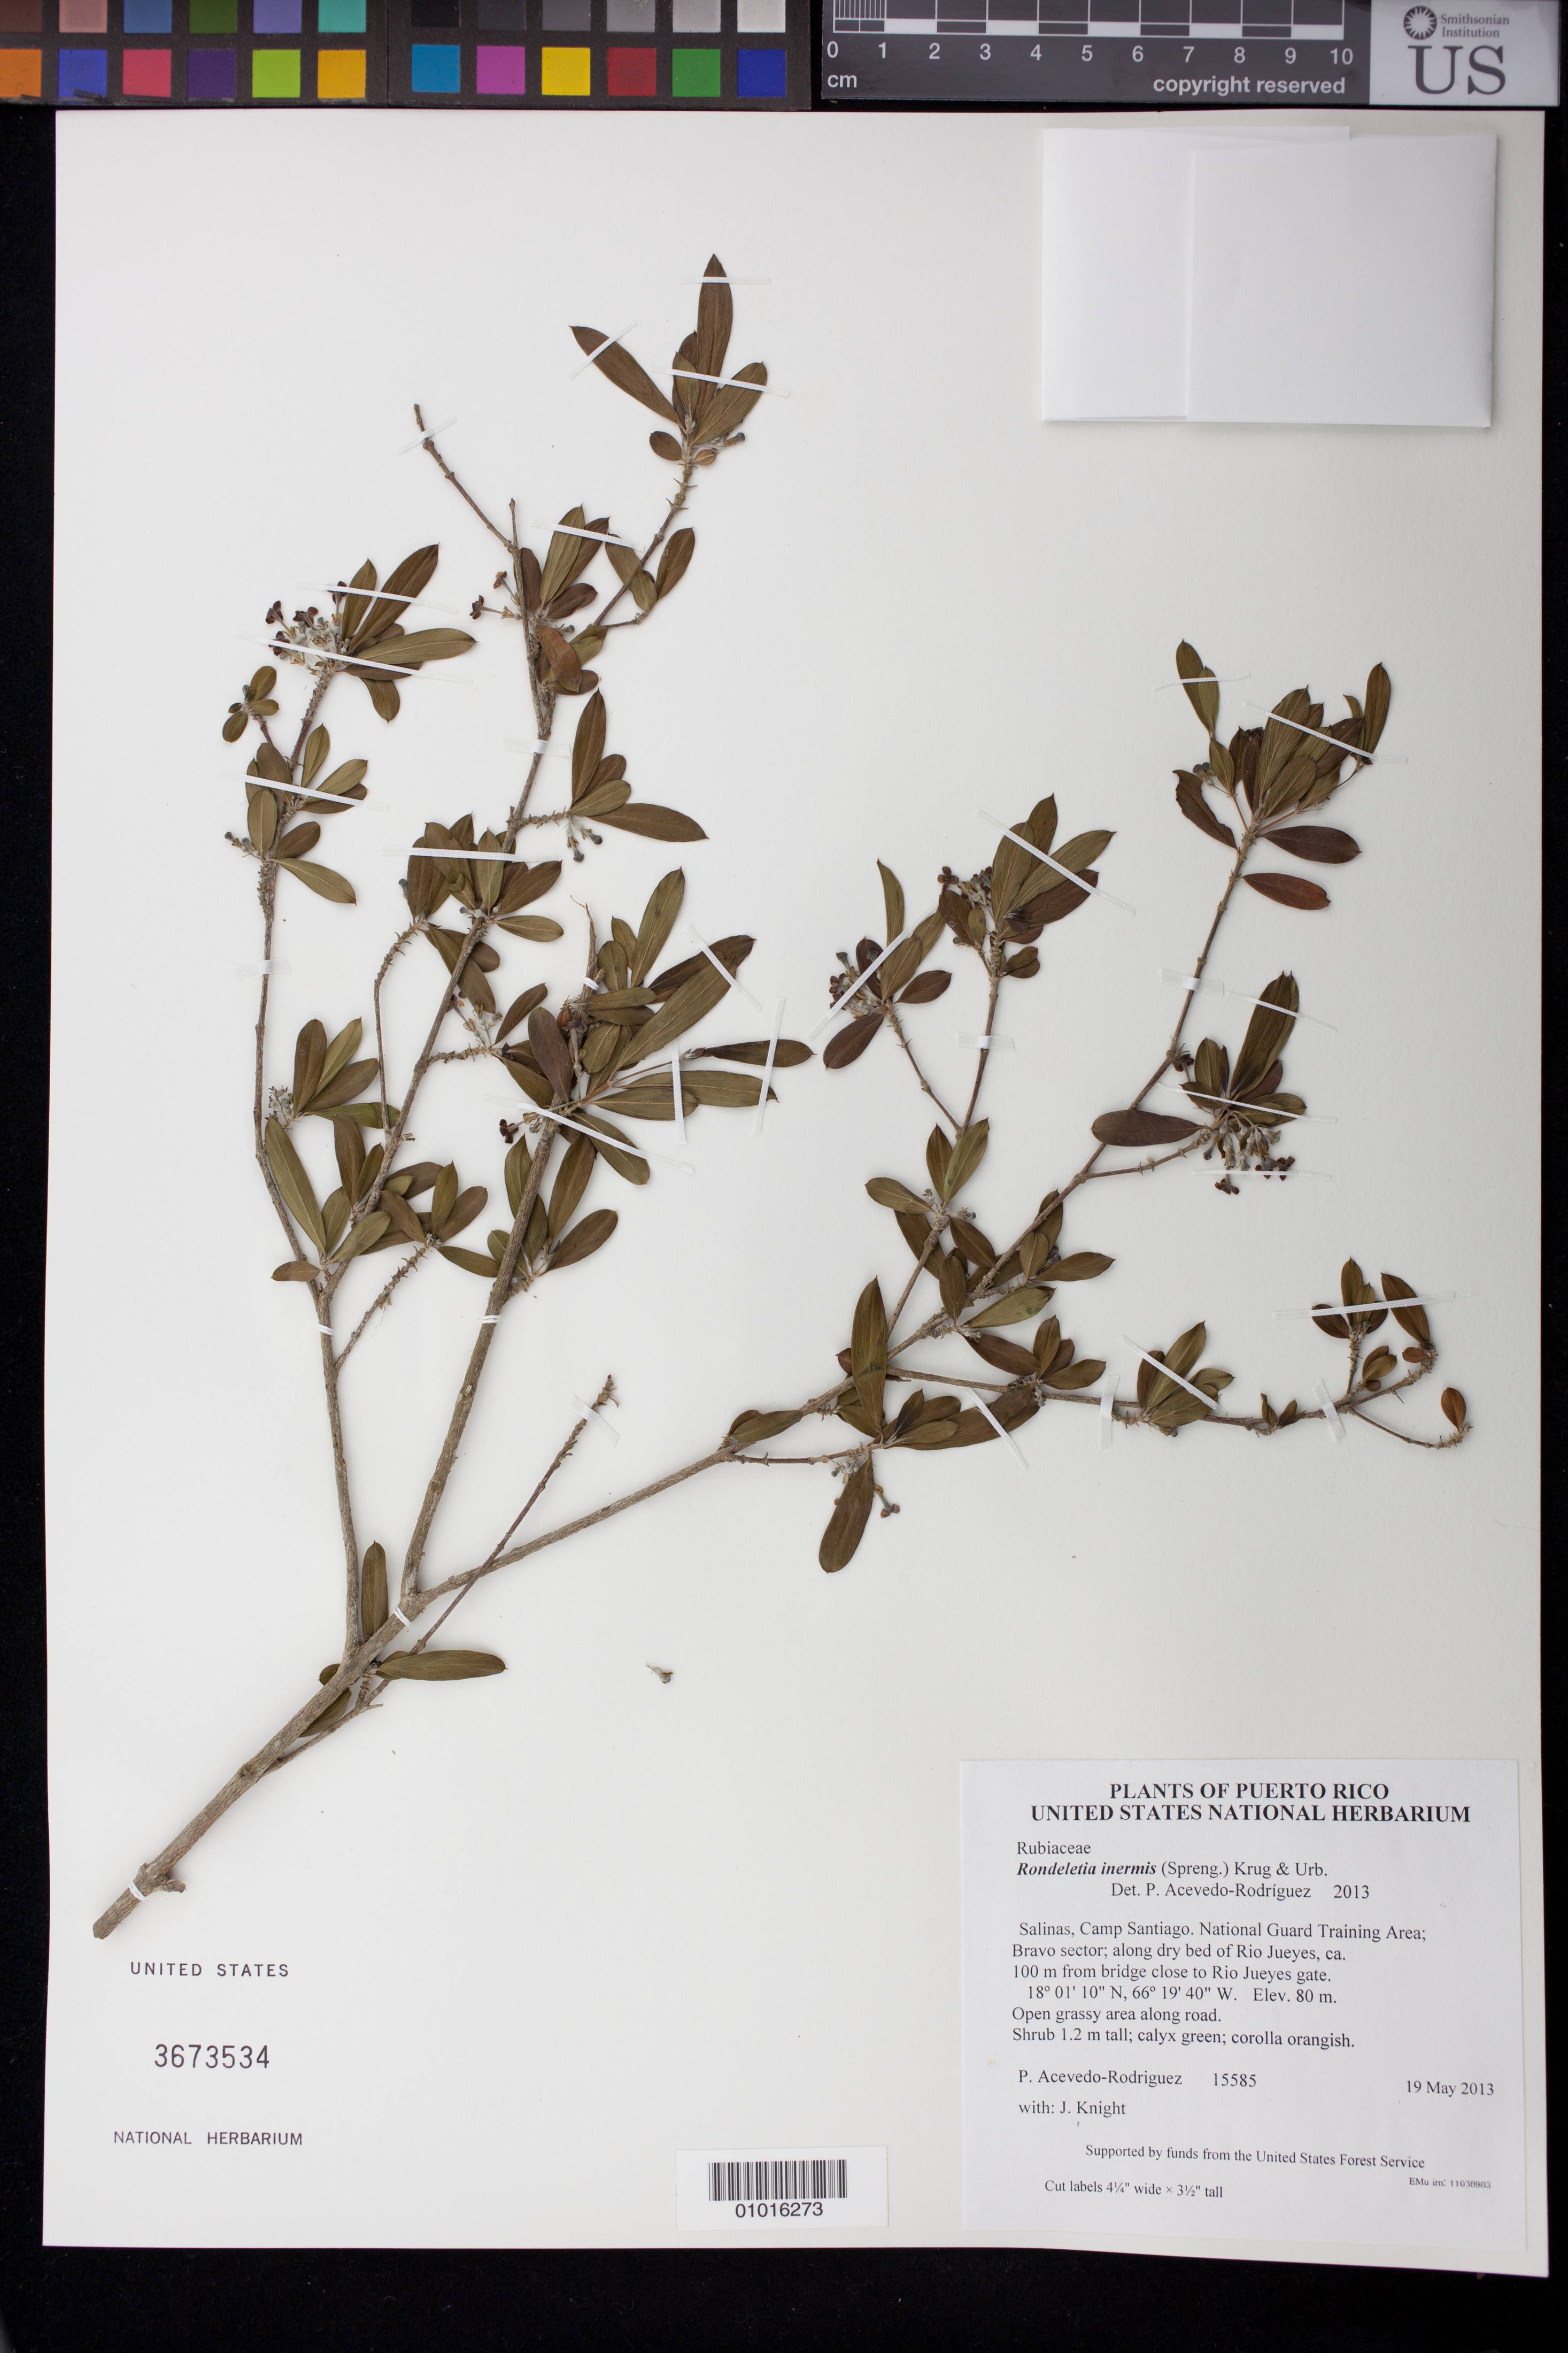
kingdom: Plantae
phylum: Tracheophyta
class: Magnoliopsida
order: Gentianales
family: Rubiaceae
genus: Rondeletia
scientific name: Rondeletia inermis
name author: (Spreng.) Krug & Urb.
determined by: Acevedo-Rodríguez, P., (BOT), Smithsonian Institution - National Museum of Natural History (UNITED STATES)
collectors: P. Acevedo-Rodr. & J. Knight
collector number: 15585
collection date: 2013-05-19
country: Puerto Rico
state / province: Salinas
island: Puerto Rico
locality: Camp Santiago. National Guard Training Area; Bravo sector; along dry bed of Rio Jueyes, ca. 100 m from bridge close to Rio Jueyes gate.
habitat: Open grassy area along road.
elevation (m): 80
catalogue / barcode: US 3673534